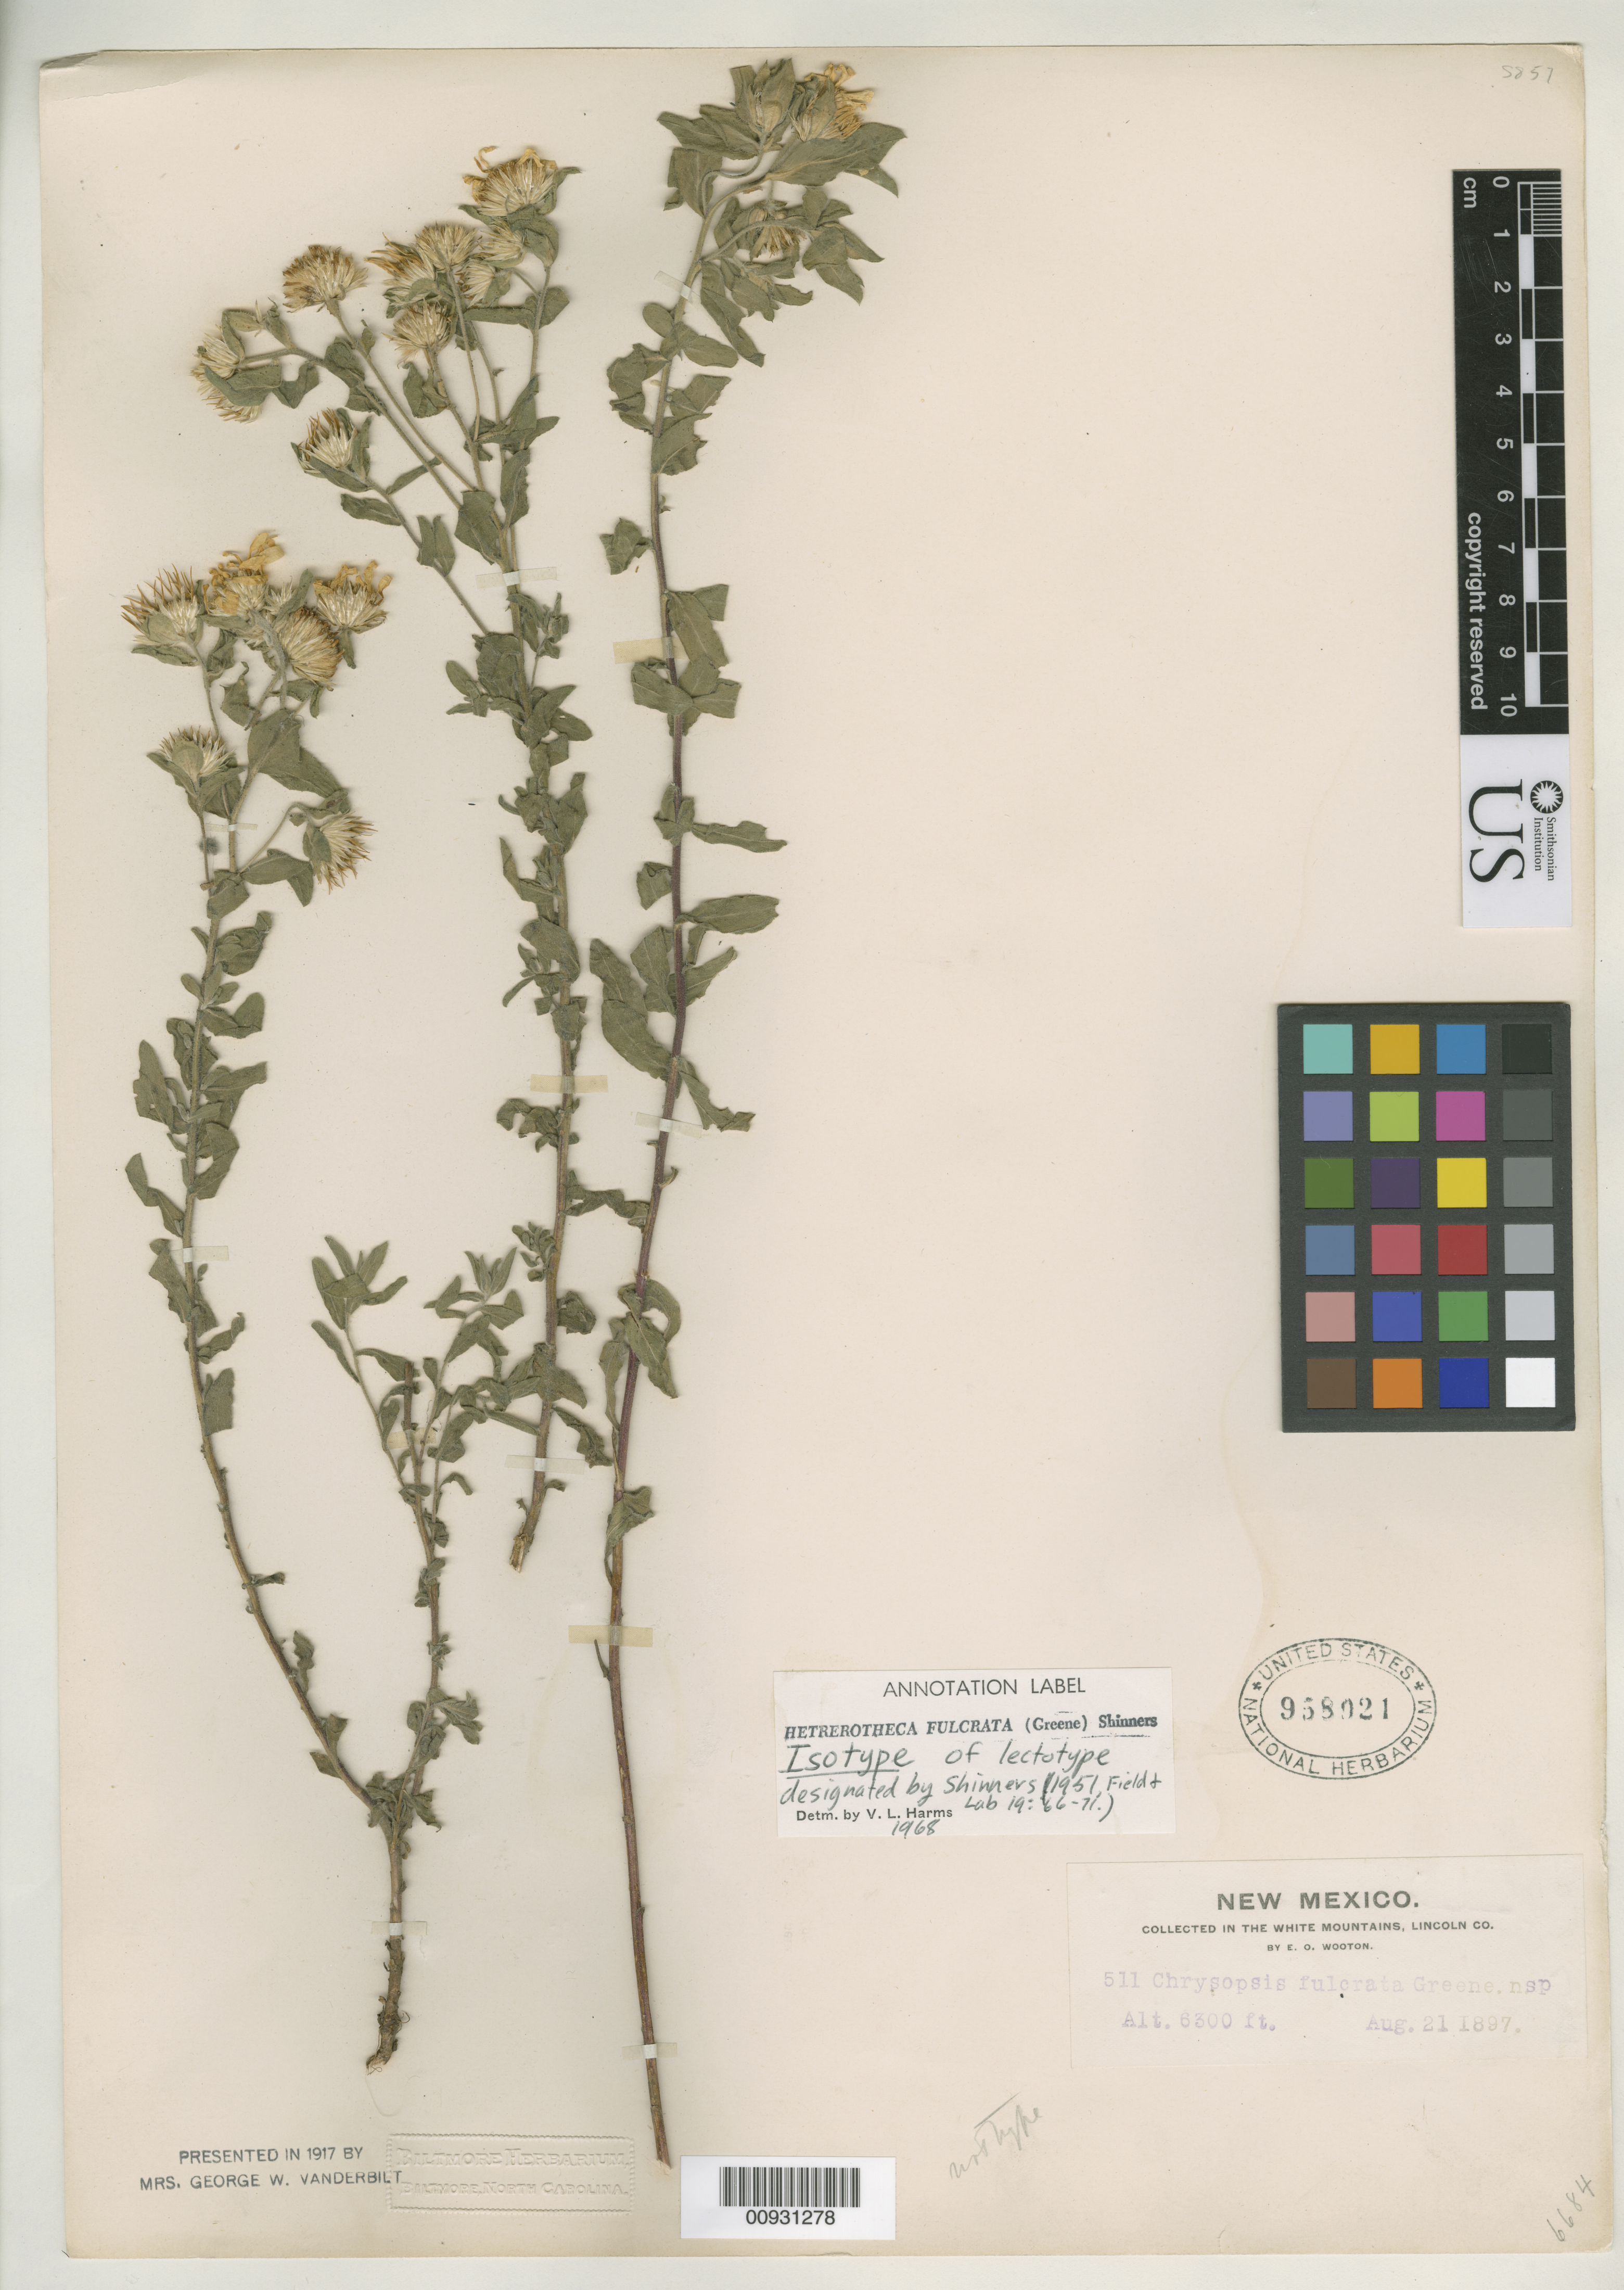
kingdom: Plantae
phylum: Tracheophyta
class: Magnoliopsida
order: Asterales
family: Asteraceae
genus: Chrysopsis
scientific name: Chrysopsis fulcrata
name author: Greene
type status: Isolectotype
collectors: E. O. Wooton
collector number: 511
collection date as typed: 21 Aug 1897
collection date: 1897-08-21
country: United States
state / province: New Mexico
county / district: Lincoln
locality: White Mountains.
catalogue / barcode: US 958021